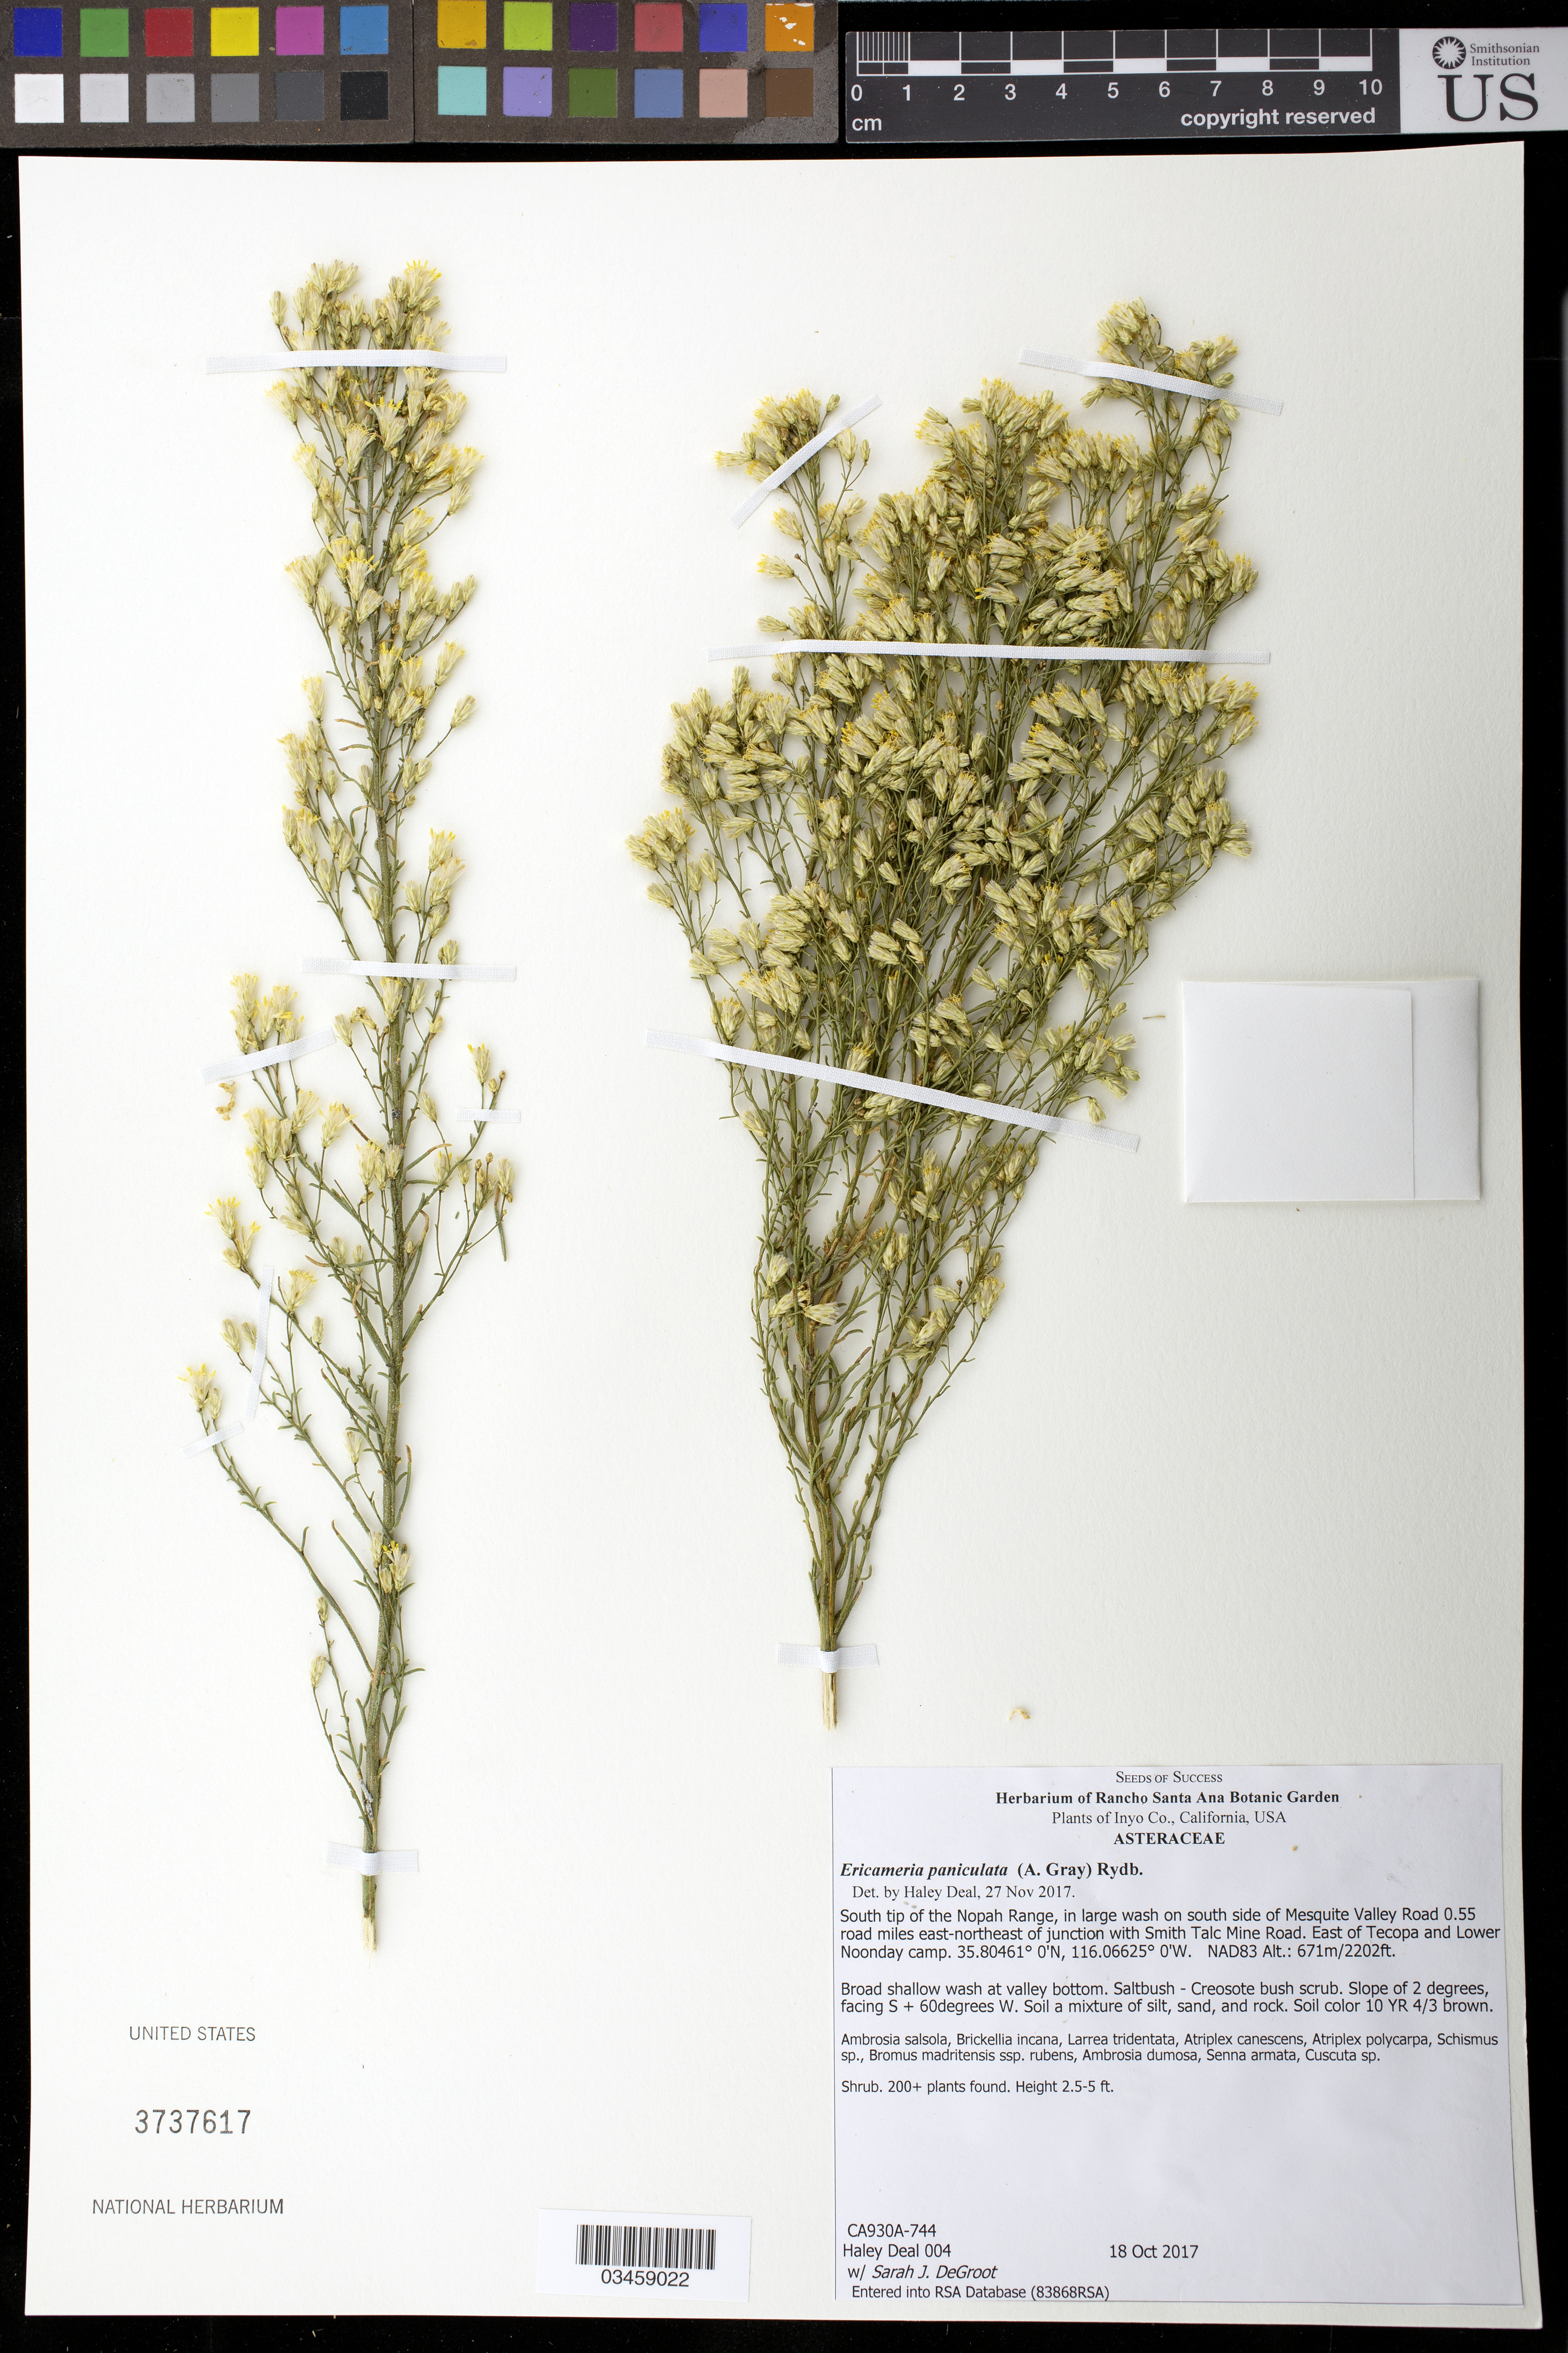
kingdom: Plantae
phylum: Tracheophyta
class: Magnoliopsida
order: Asterales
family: Asteraceae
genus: Ericameria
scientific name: Ericameria paniculata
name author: (A. Gray) Rydb.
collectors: H. Deal & S. De Groot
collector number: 004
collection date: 2017-10-18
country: United States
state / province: California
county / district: Inyo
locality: S tip of the Nopah Range, on S side of Mesquite Valley Road, 0.55 road mi. ENE of jct with Smith Talc Mine Road, E of Tecopa and Lower Noonday Camp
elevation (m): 671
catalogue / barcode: US 3737617